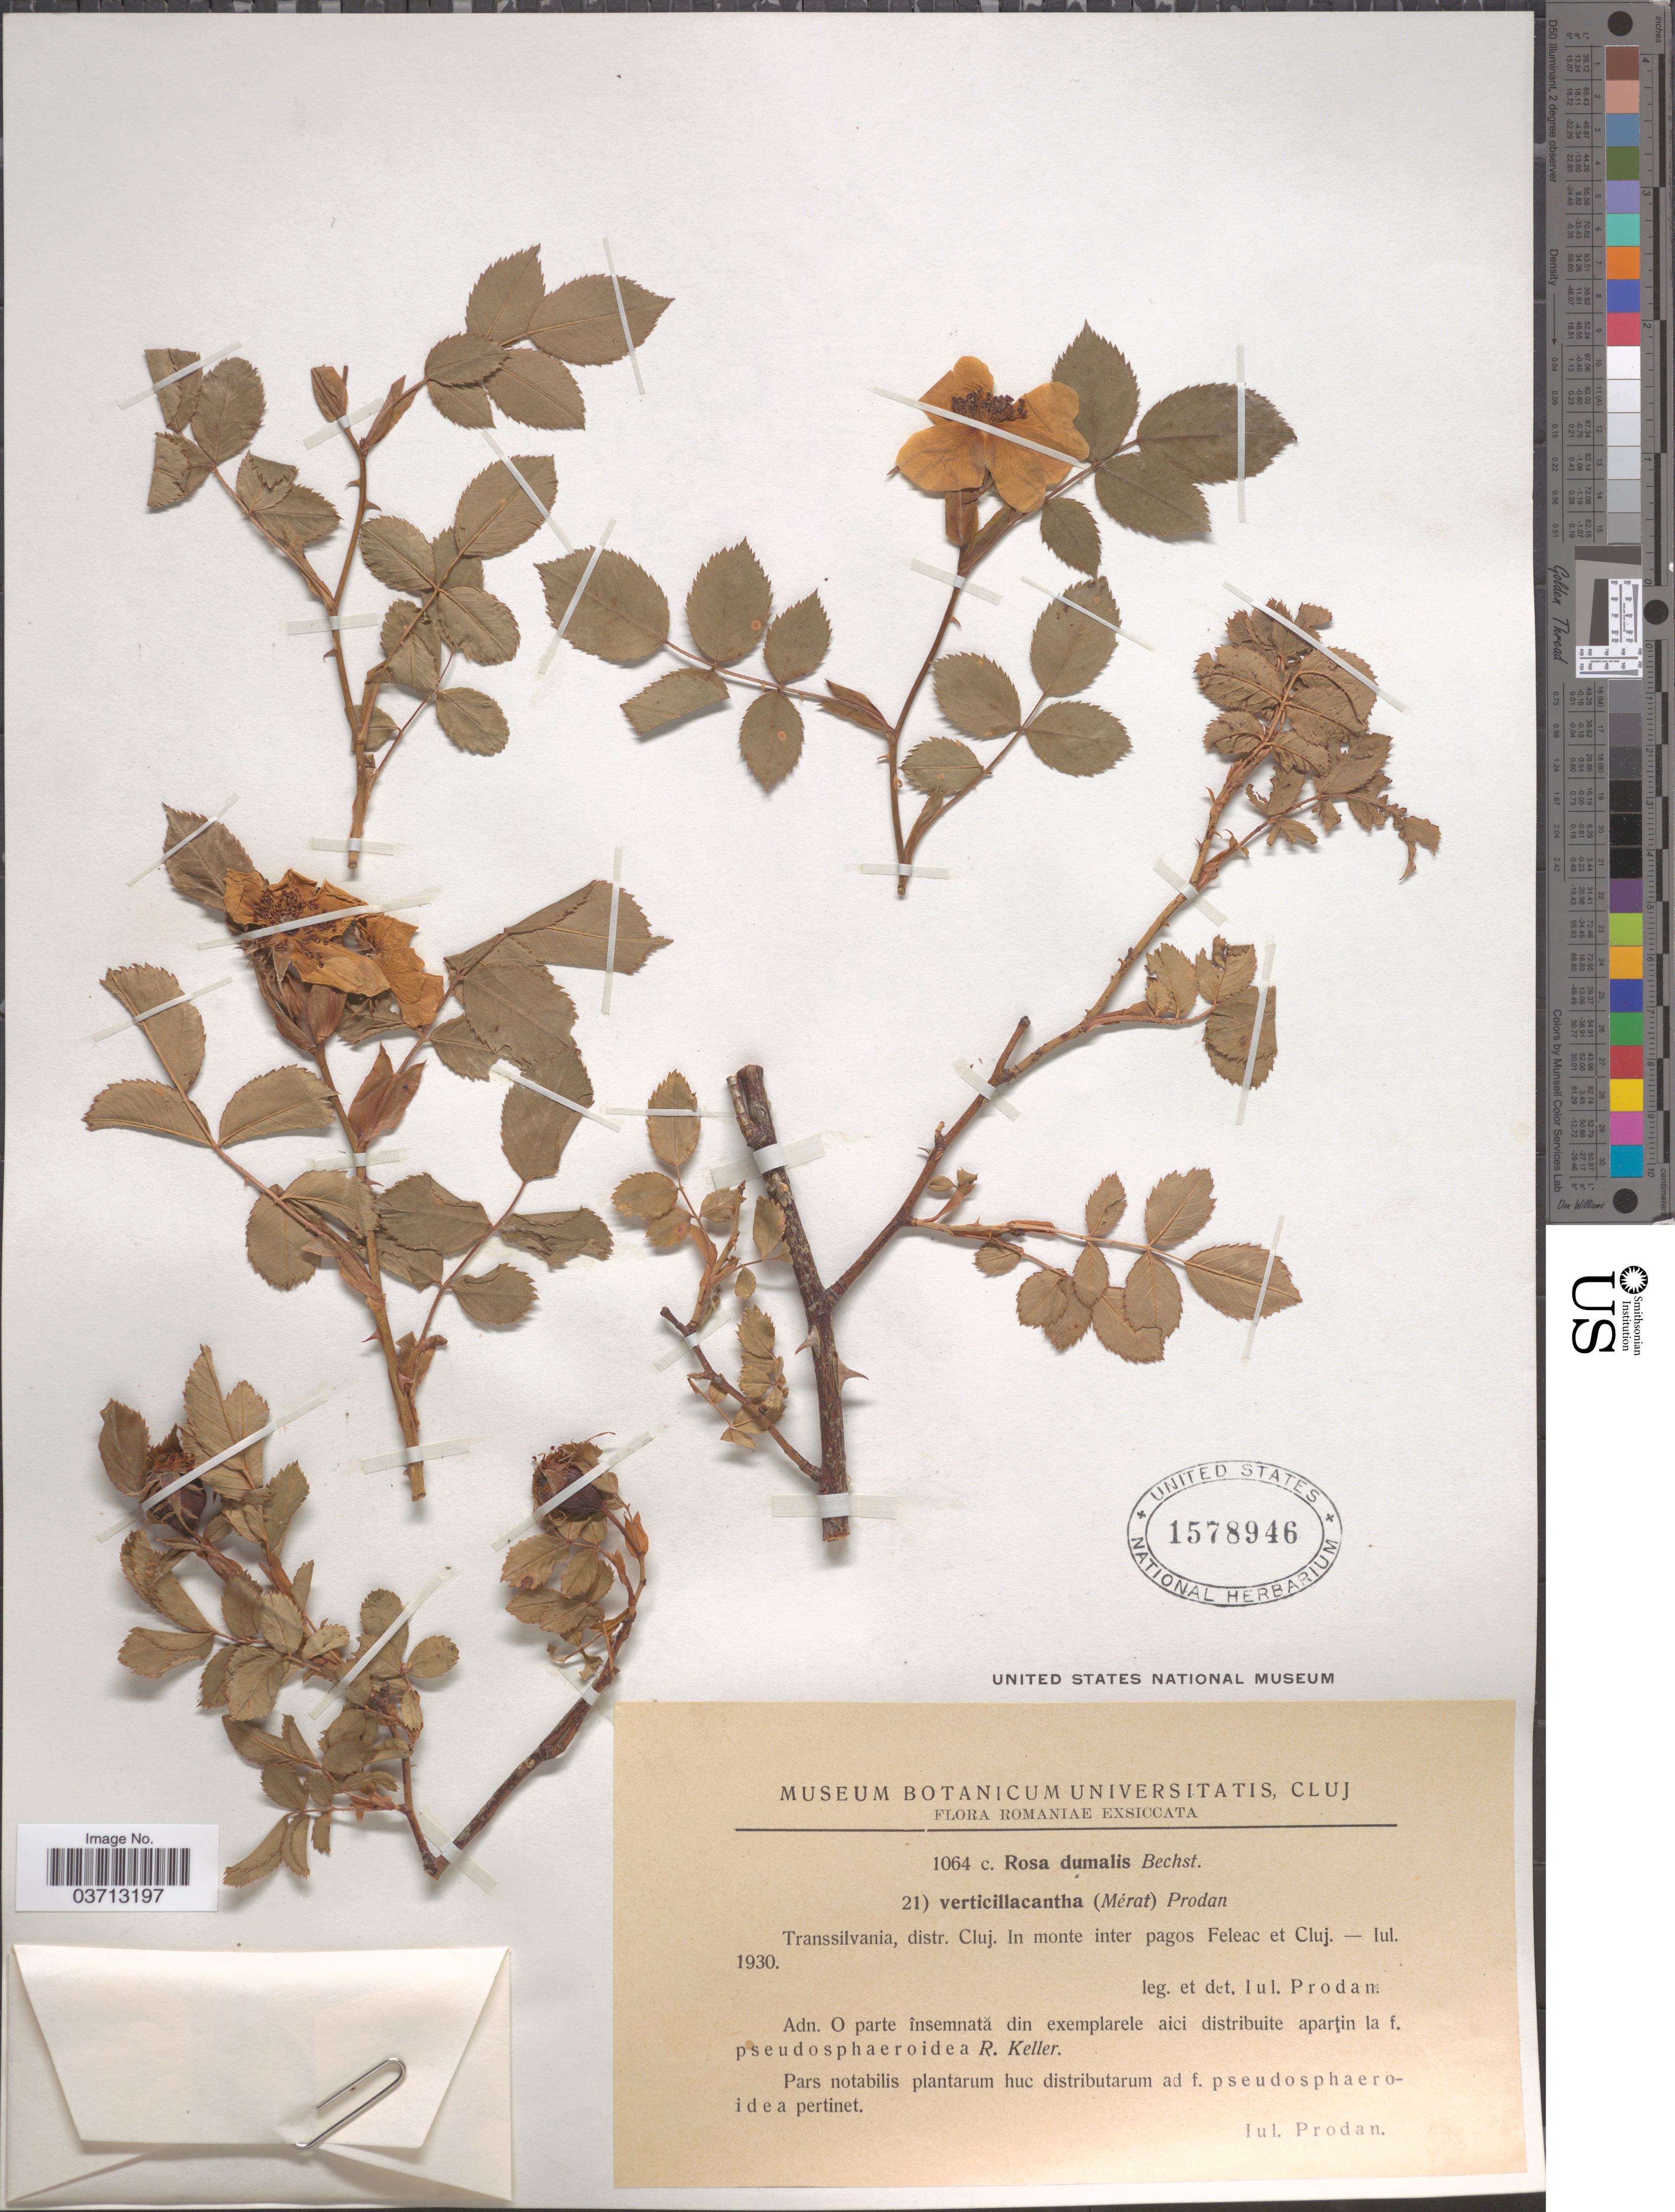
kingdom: Plantae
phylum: Tracheophyta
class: Magnoliopsida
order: Rosales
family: Rosaceae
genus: Rosa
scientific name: Rosa dumalis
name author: Bechst.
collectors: J. Prodan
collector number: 1064 c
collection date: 1930-07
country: Romania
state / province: Cluj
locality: Transsilvania, distr. Cluj. In monte inter pagos Feleac et Cluj.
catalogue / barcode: US 1578946